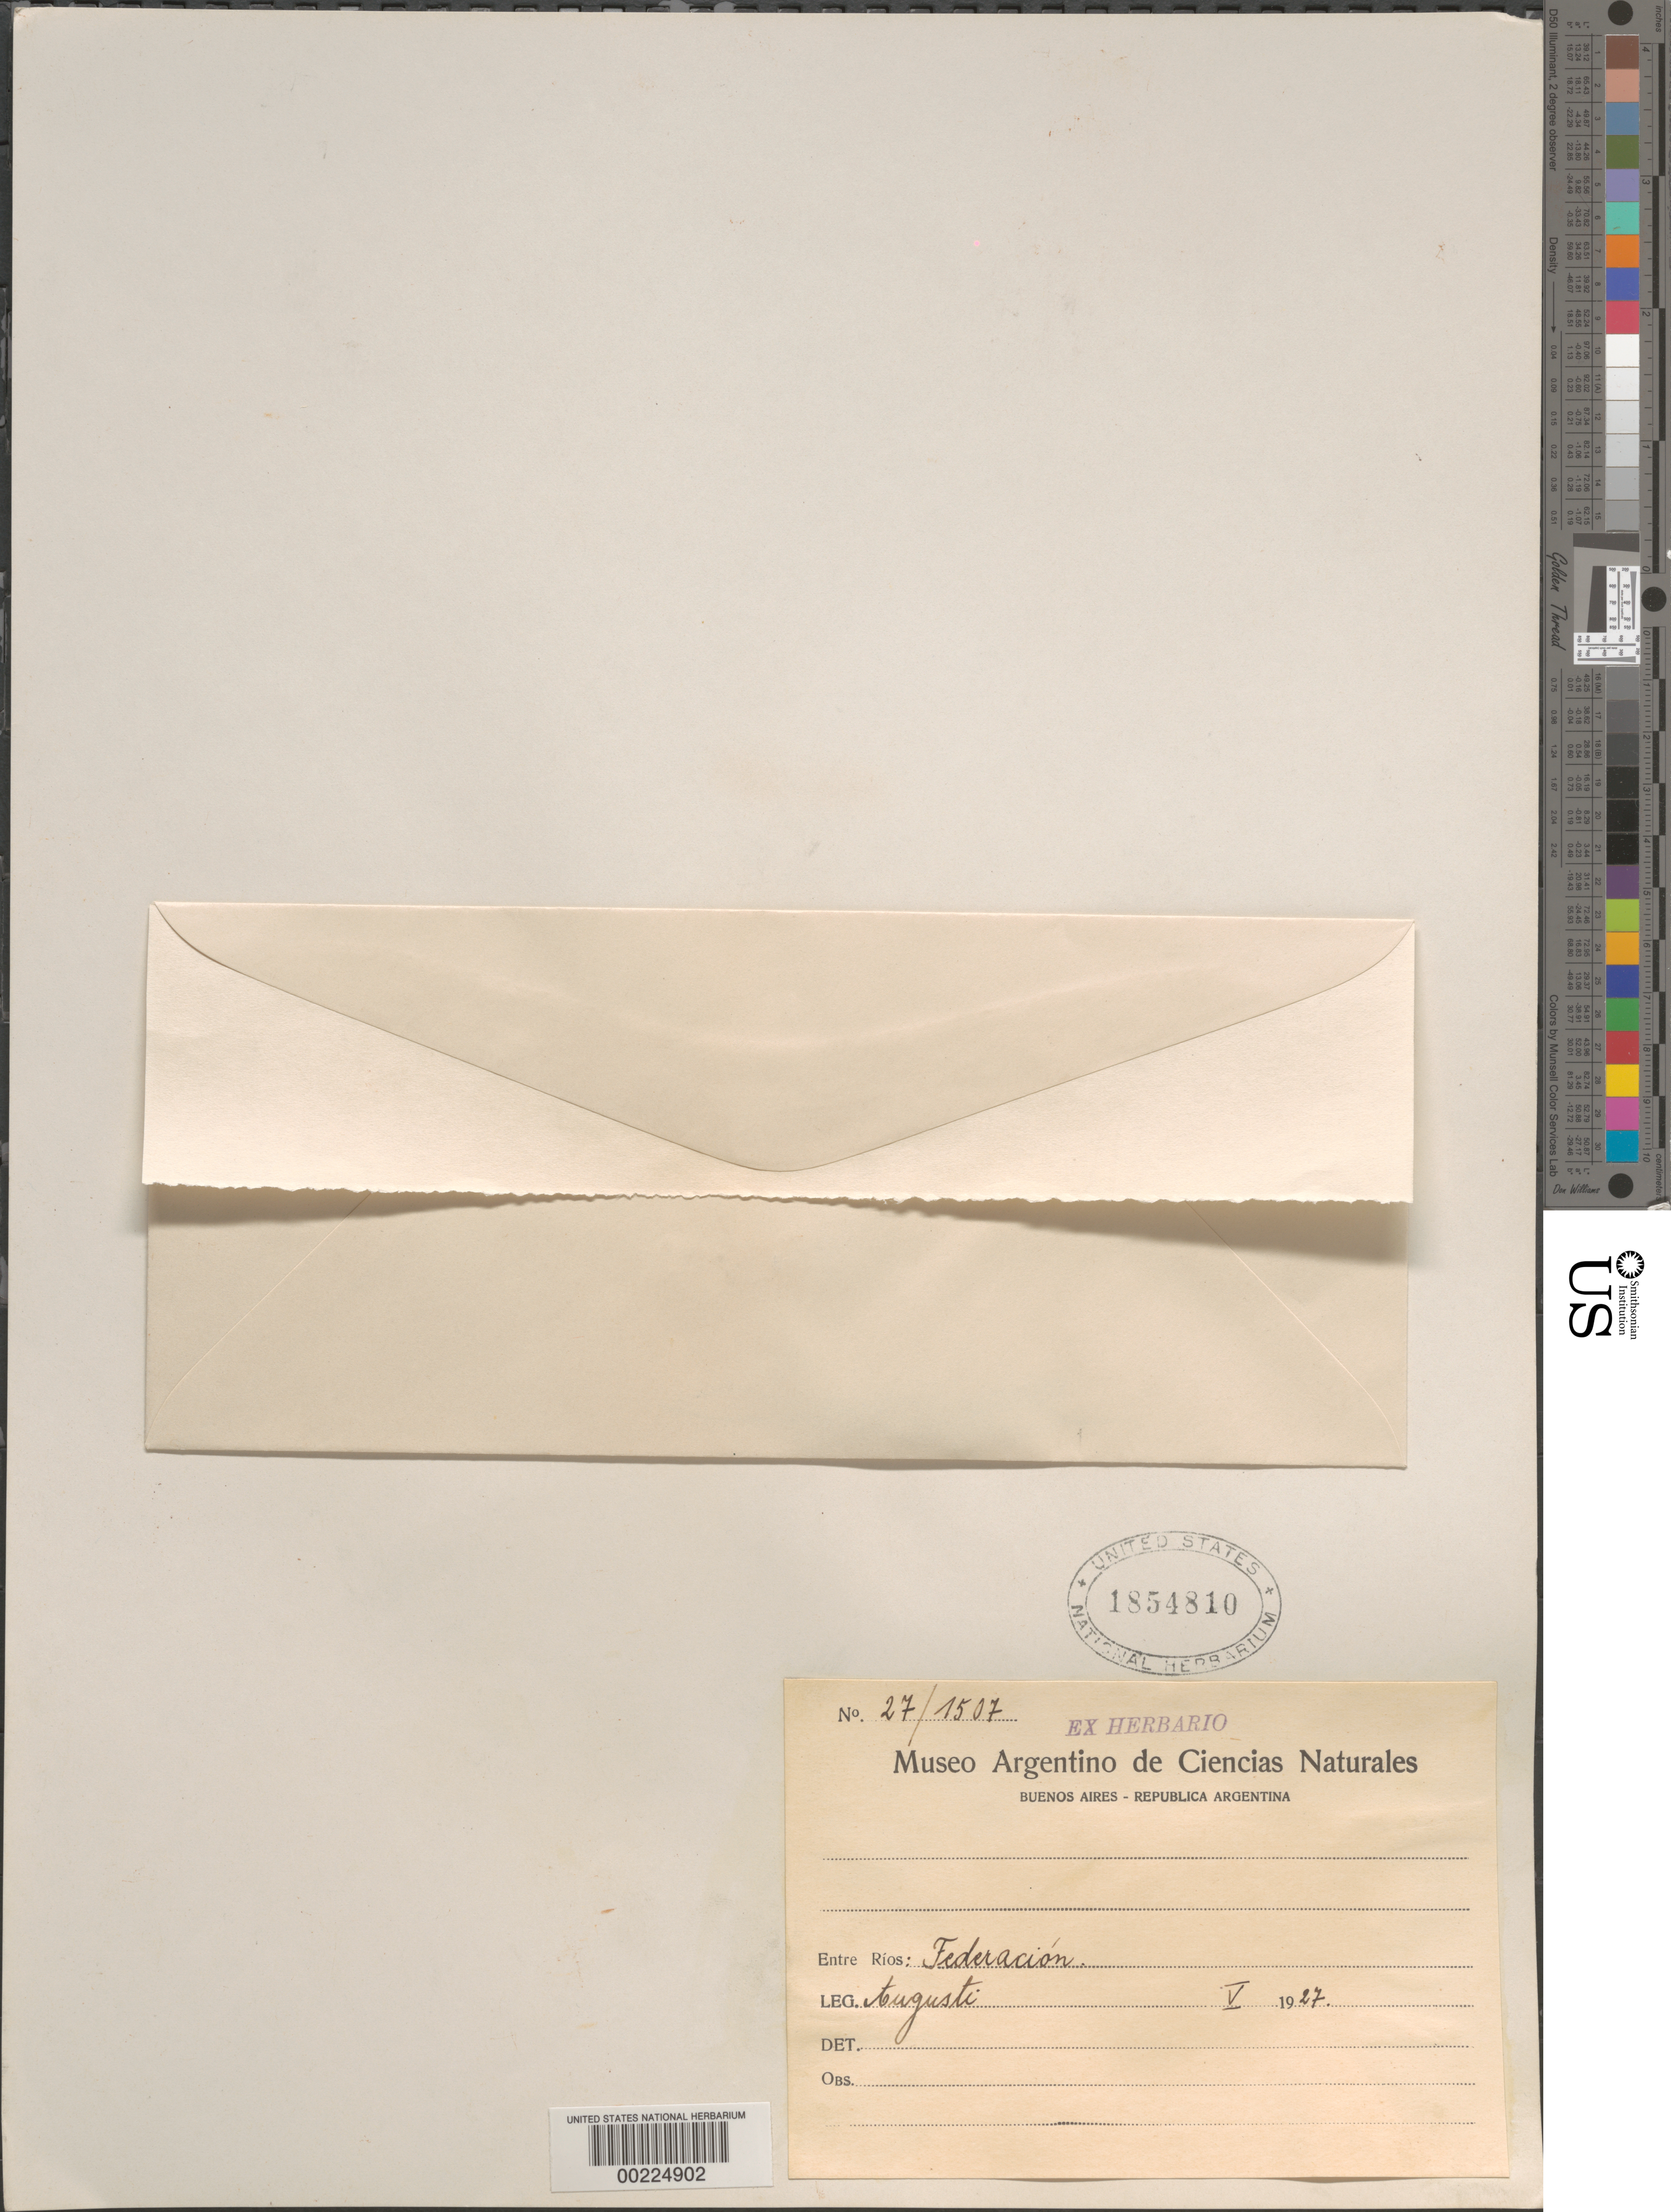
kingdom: Plantae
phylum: Tracheophyta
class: Liliopsida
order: Asparagales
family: Amaryllidaceae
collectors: -. Tugusti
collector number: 27 / 1507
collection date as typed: May 1927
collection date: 1927-05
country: Argentina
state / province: Entre Ríos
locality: Federacion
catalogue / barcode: US 1854810